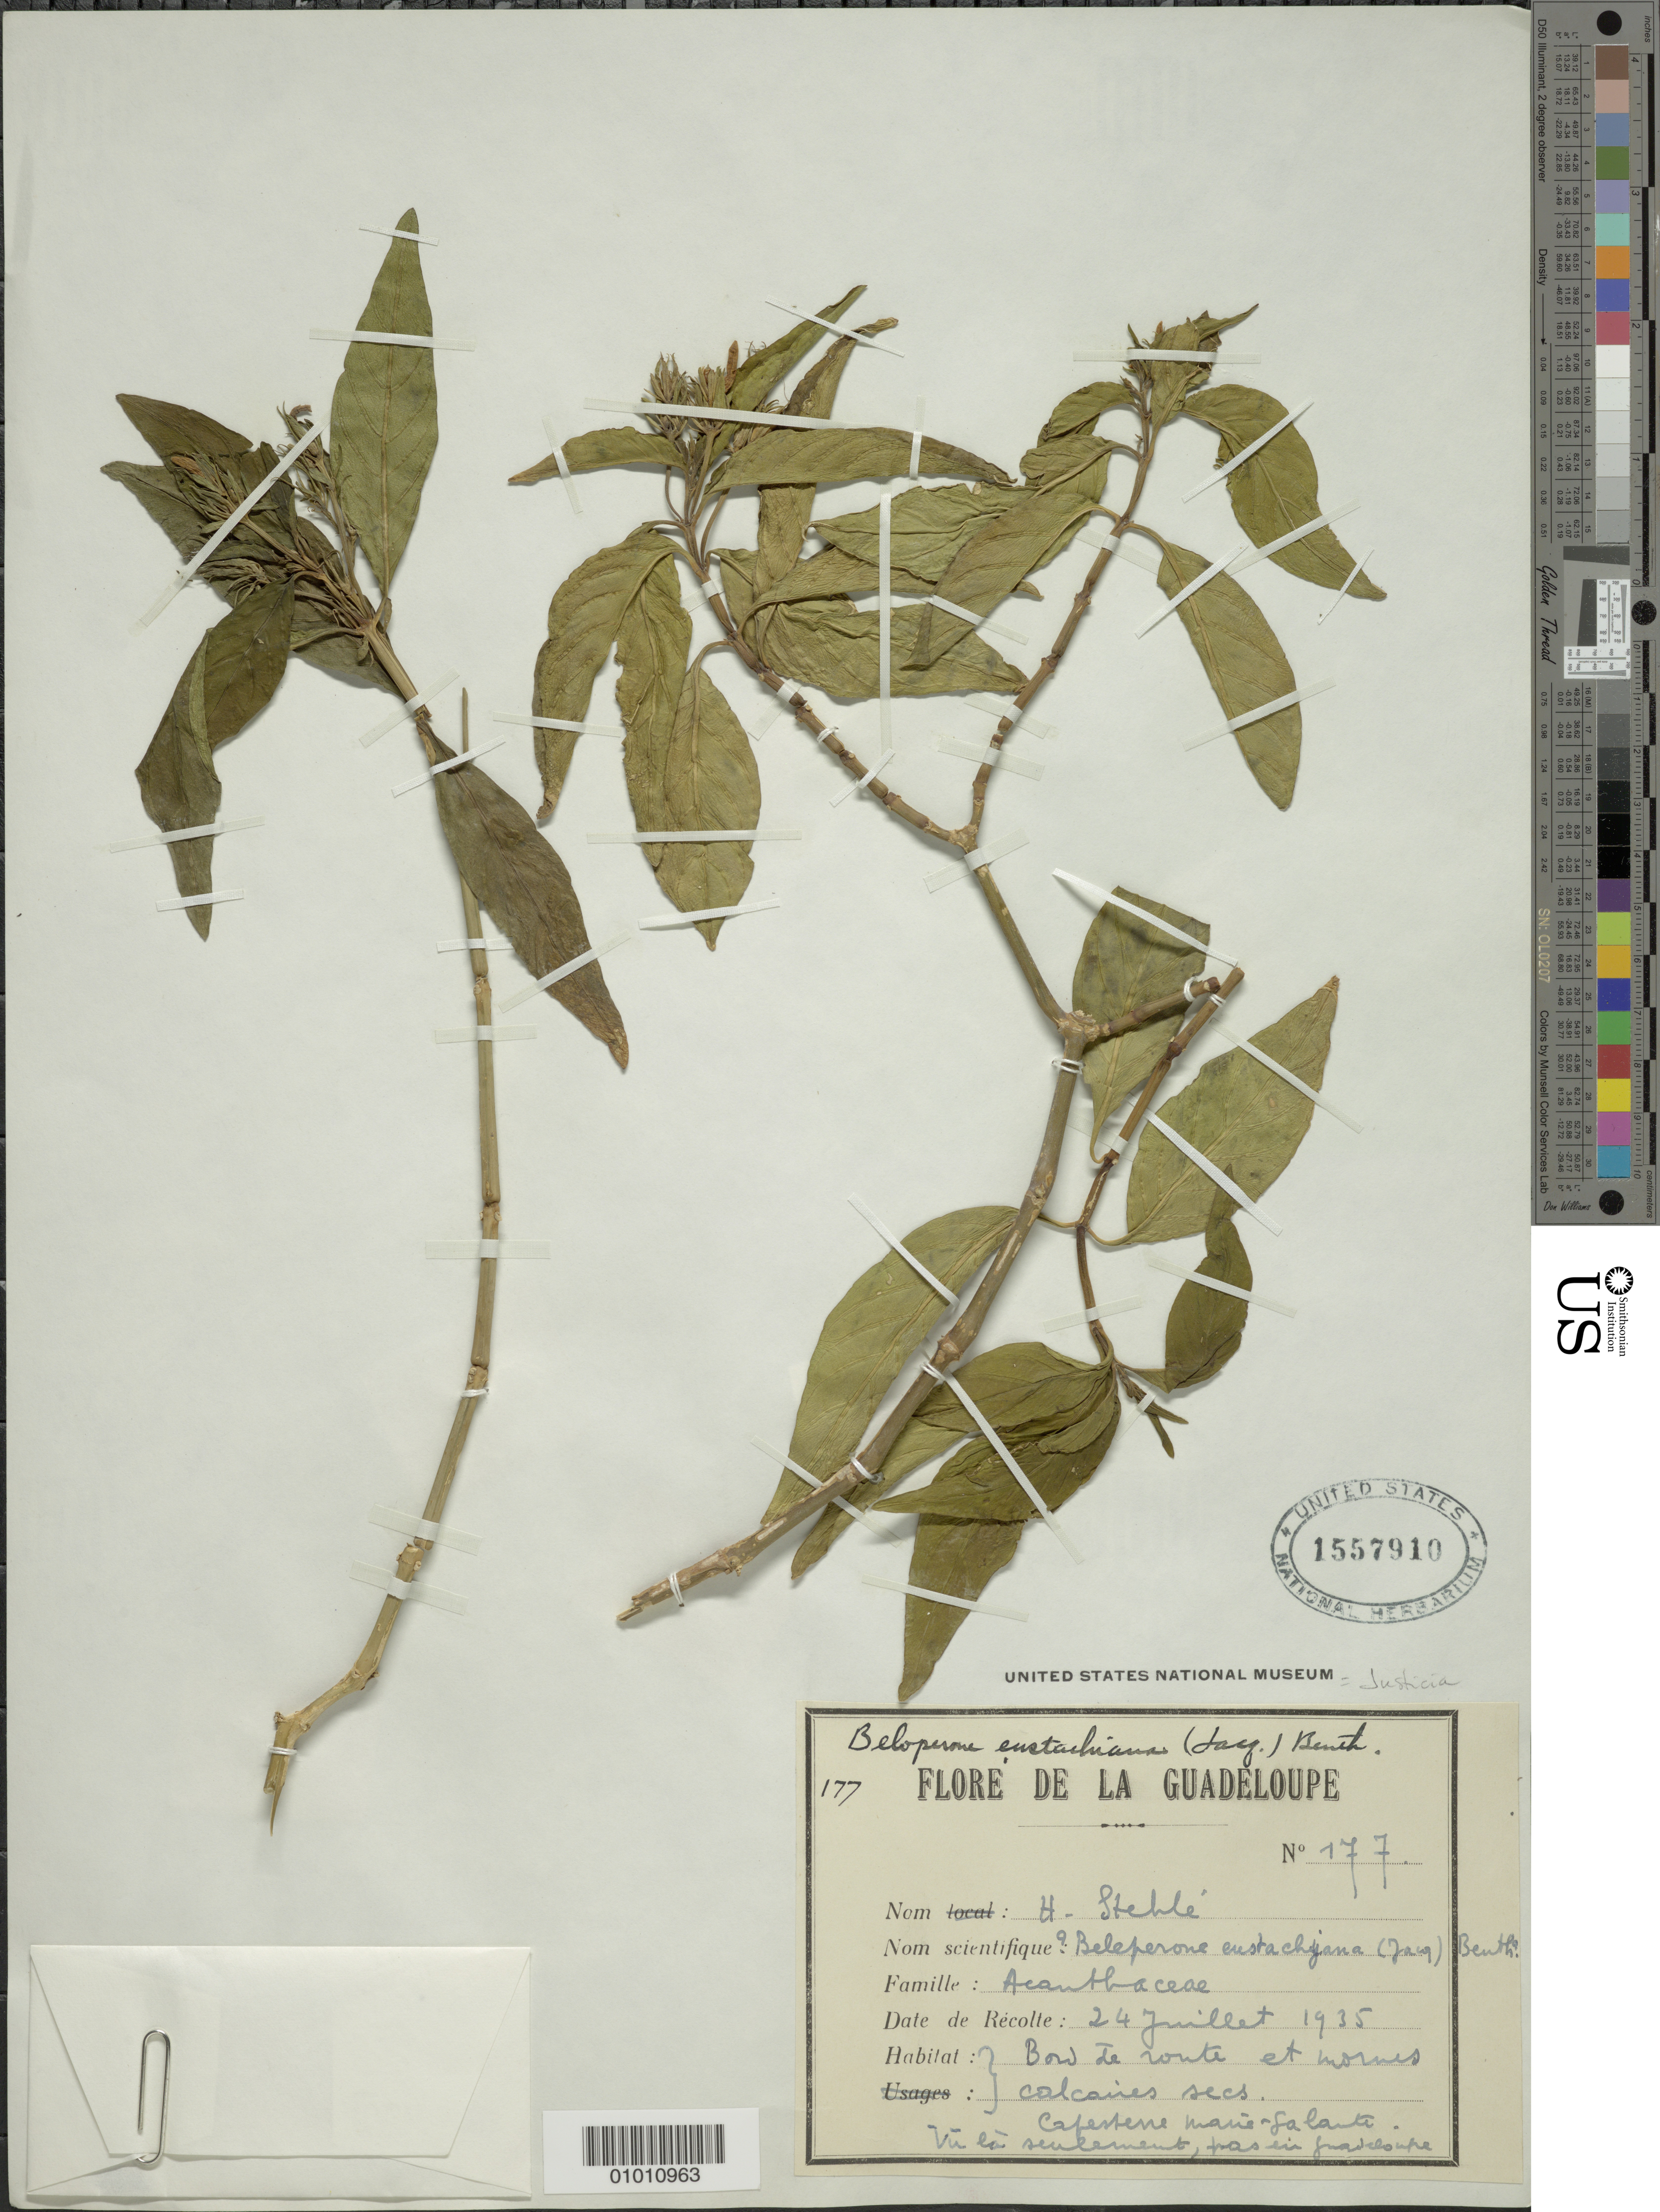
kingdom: Plantae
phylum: Tracheophyta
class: Magnoliopsida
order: Lamiales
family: Acanthaceae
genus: Justicia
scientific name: Justicia eustachiana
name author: Jacq.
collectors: H. Stehlé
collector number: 177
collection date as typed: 24 Jul 1935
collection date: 1935-07-24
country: Guadeloupe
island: Marie Galante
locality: Capesterre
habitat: Bord de route et mornes calcaires secs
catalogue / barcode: US 1557910